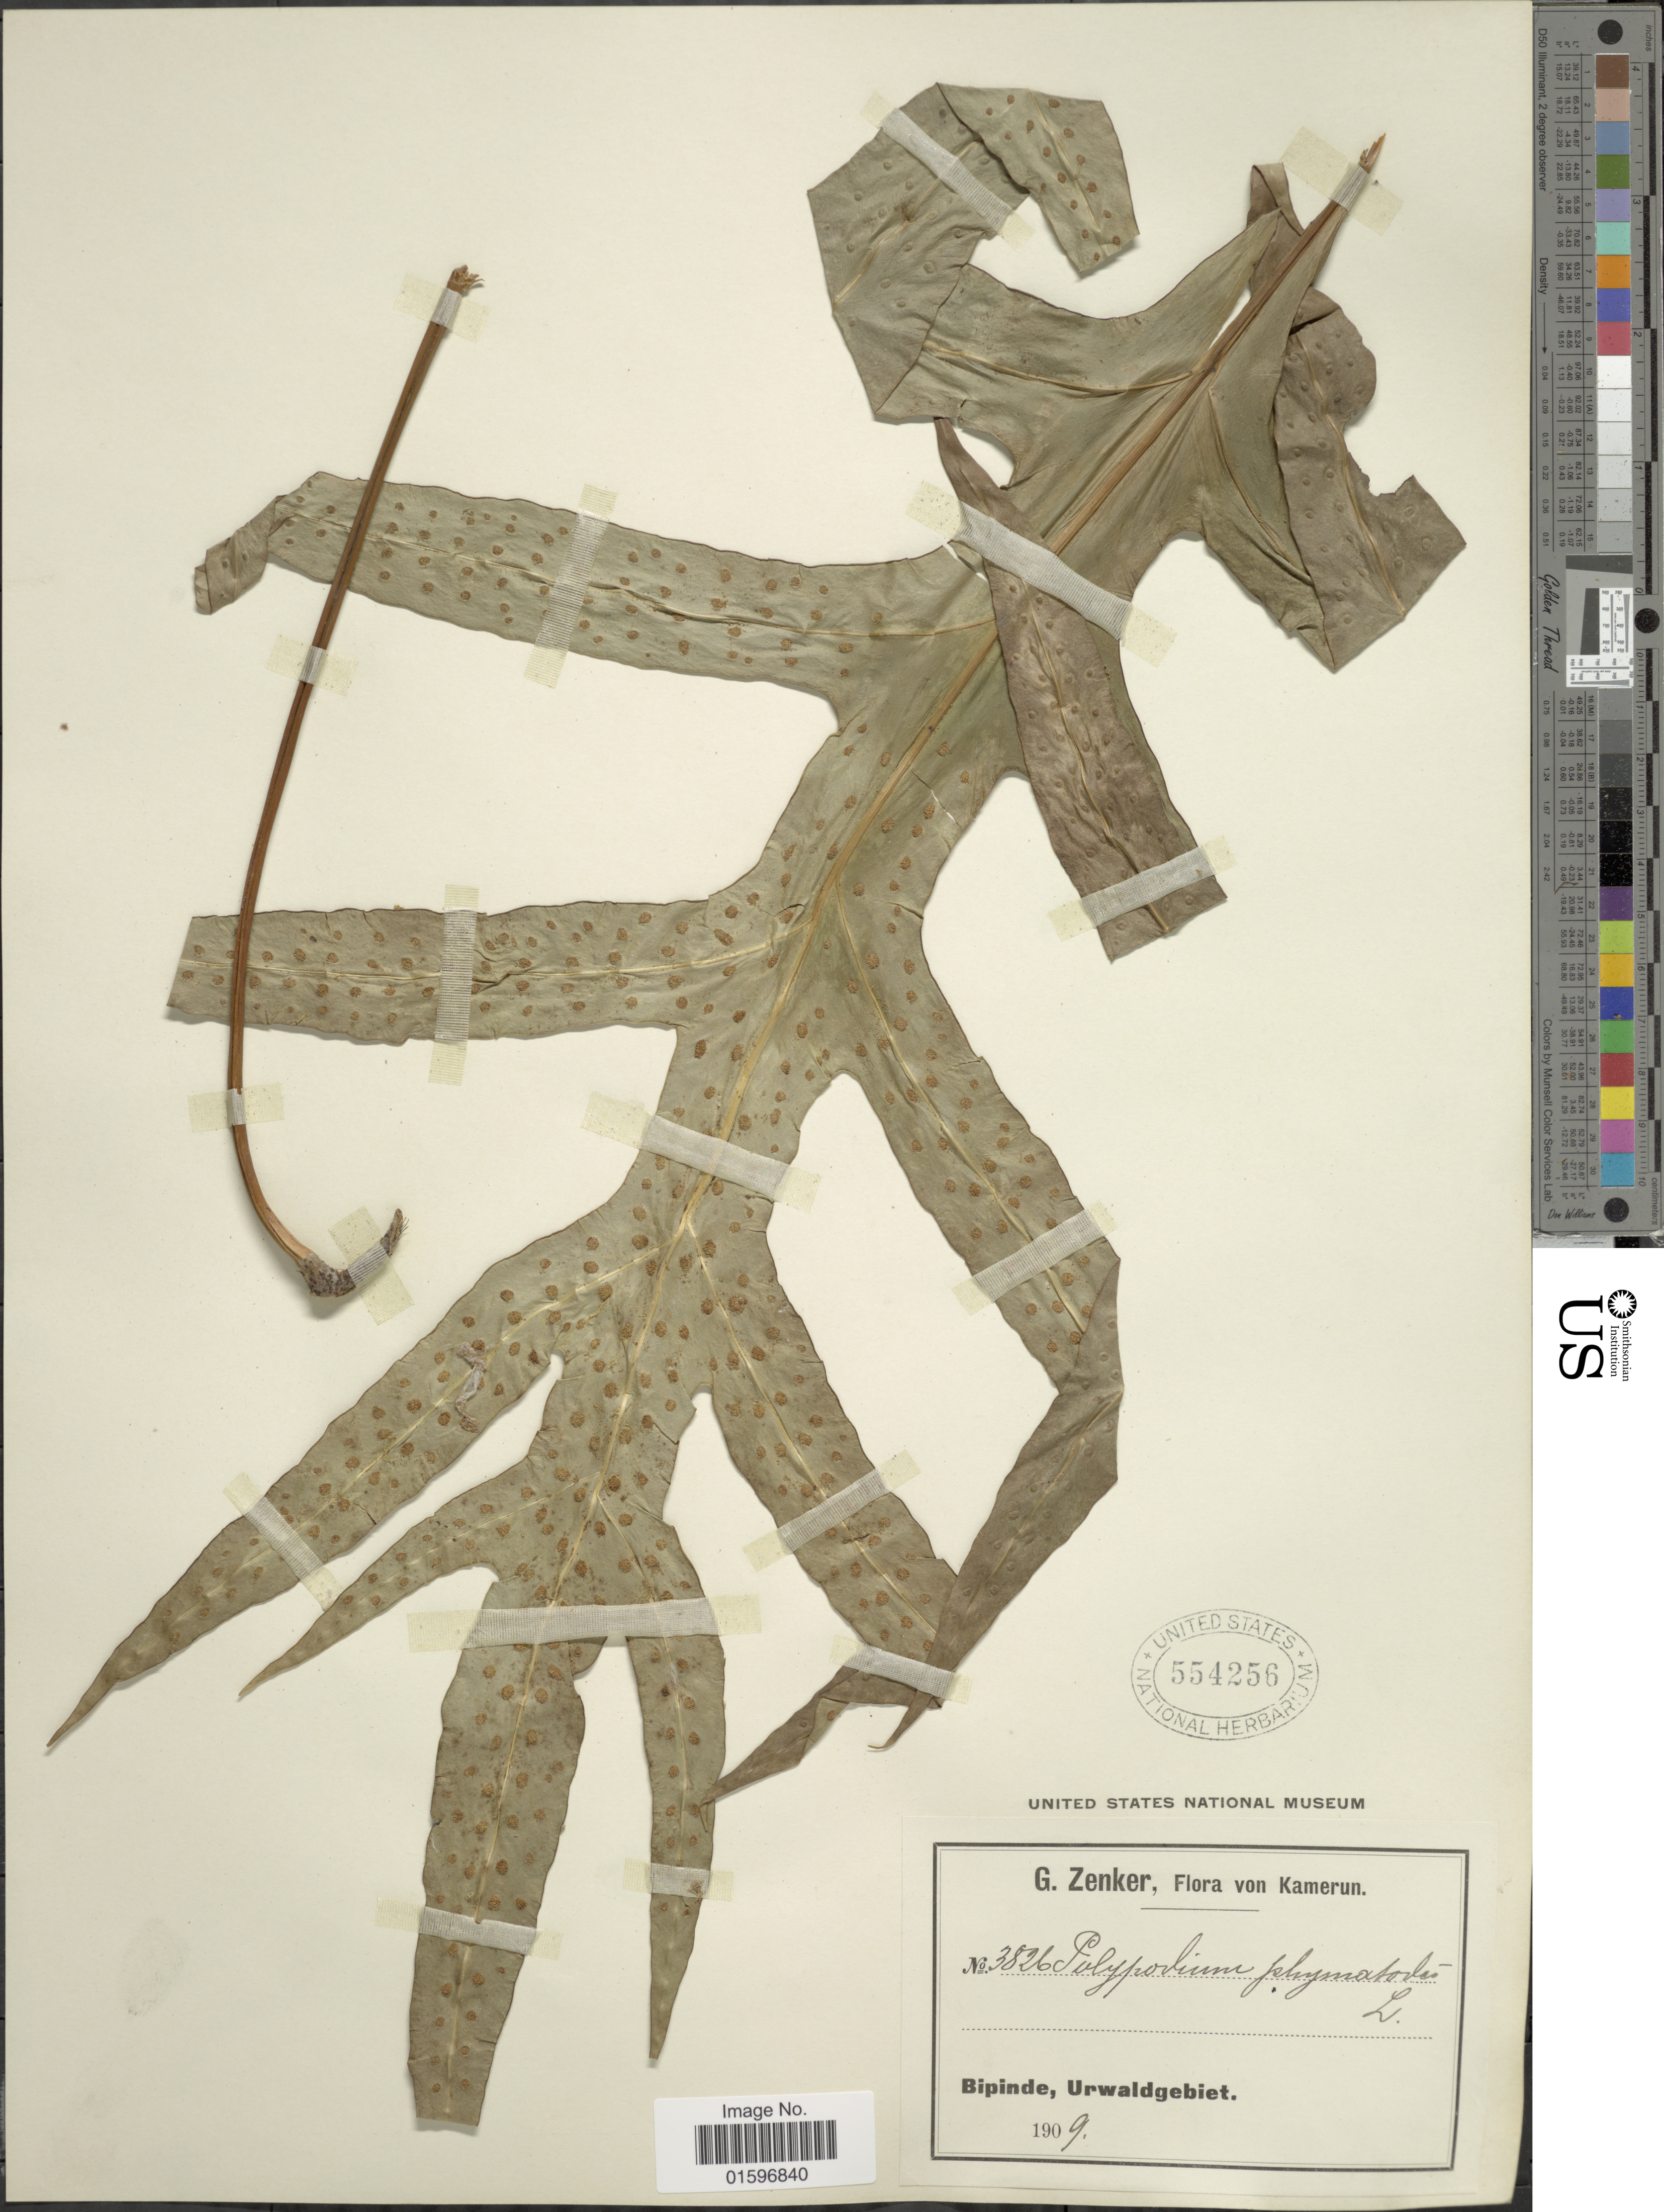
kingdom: Plantae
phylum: Tracheophyta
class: Polypodiopsida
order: Polypodiales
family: Polypodiaceae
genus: Polypodium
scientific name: Polypodium scolopendria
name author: Burm. f.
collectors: G. A. Zenker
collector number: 3826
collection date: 1909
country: Cameroon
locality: Kamerun, Bipinde, Urwaldgebiet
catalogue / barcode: US 554256